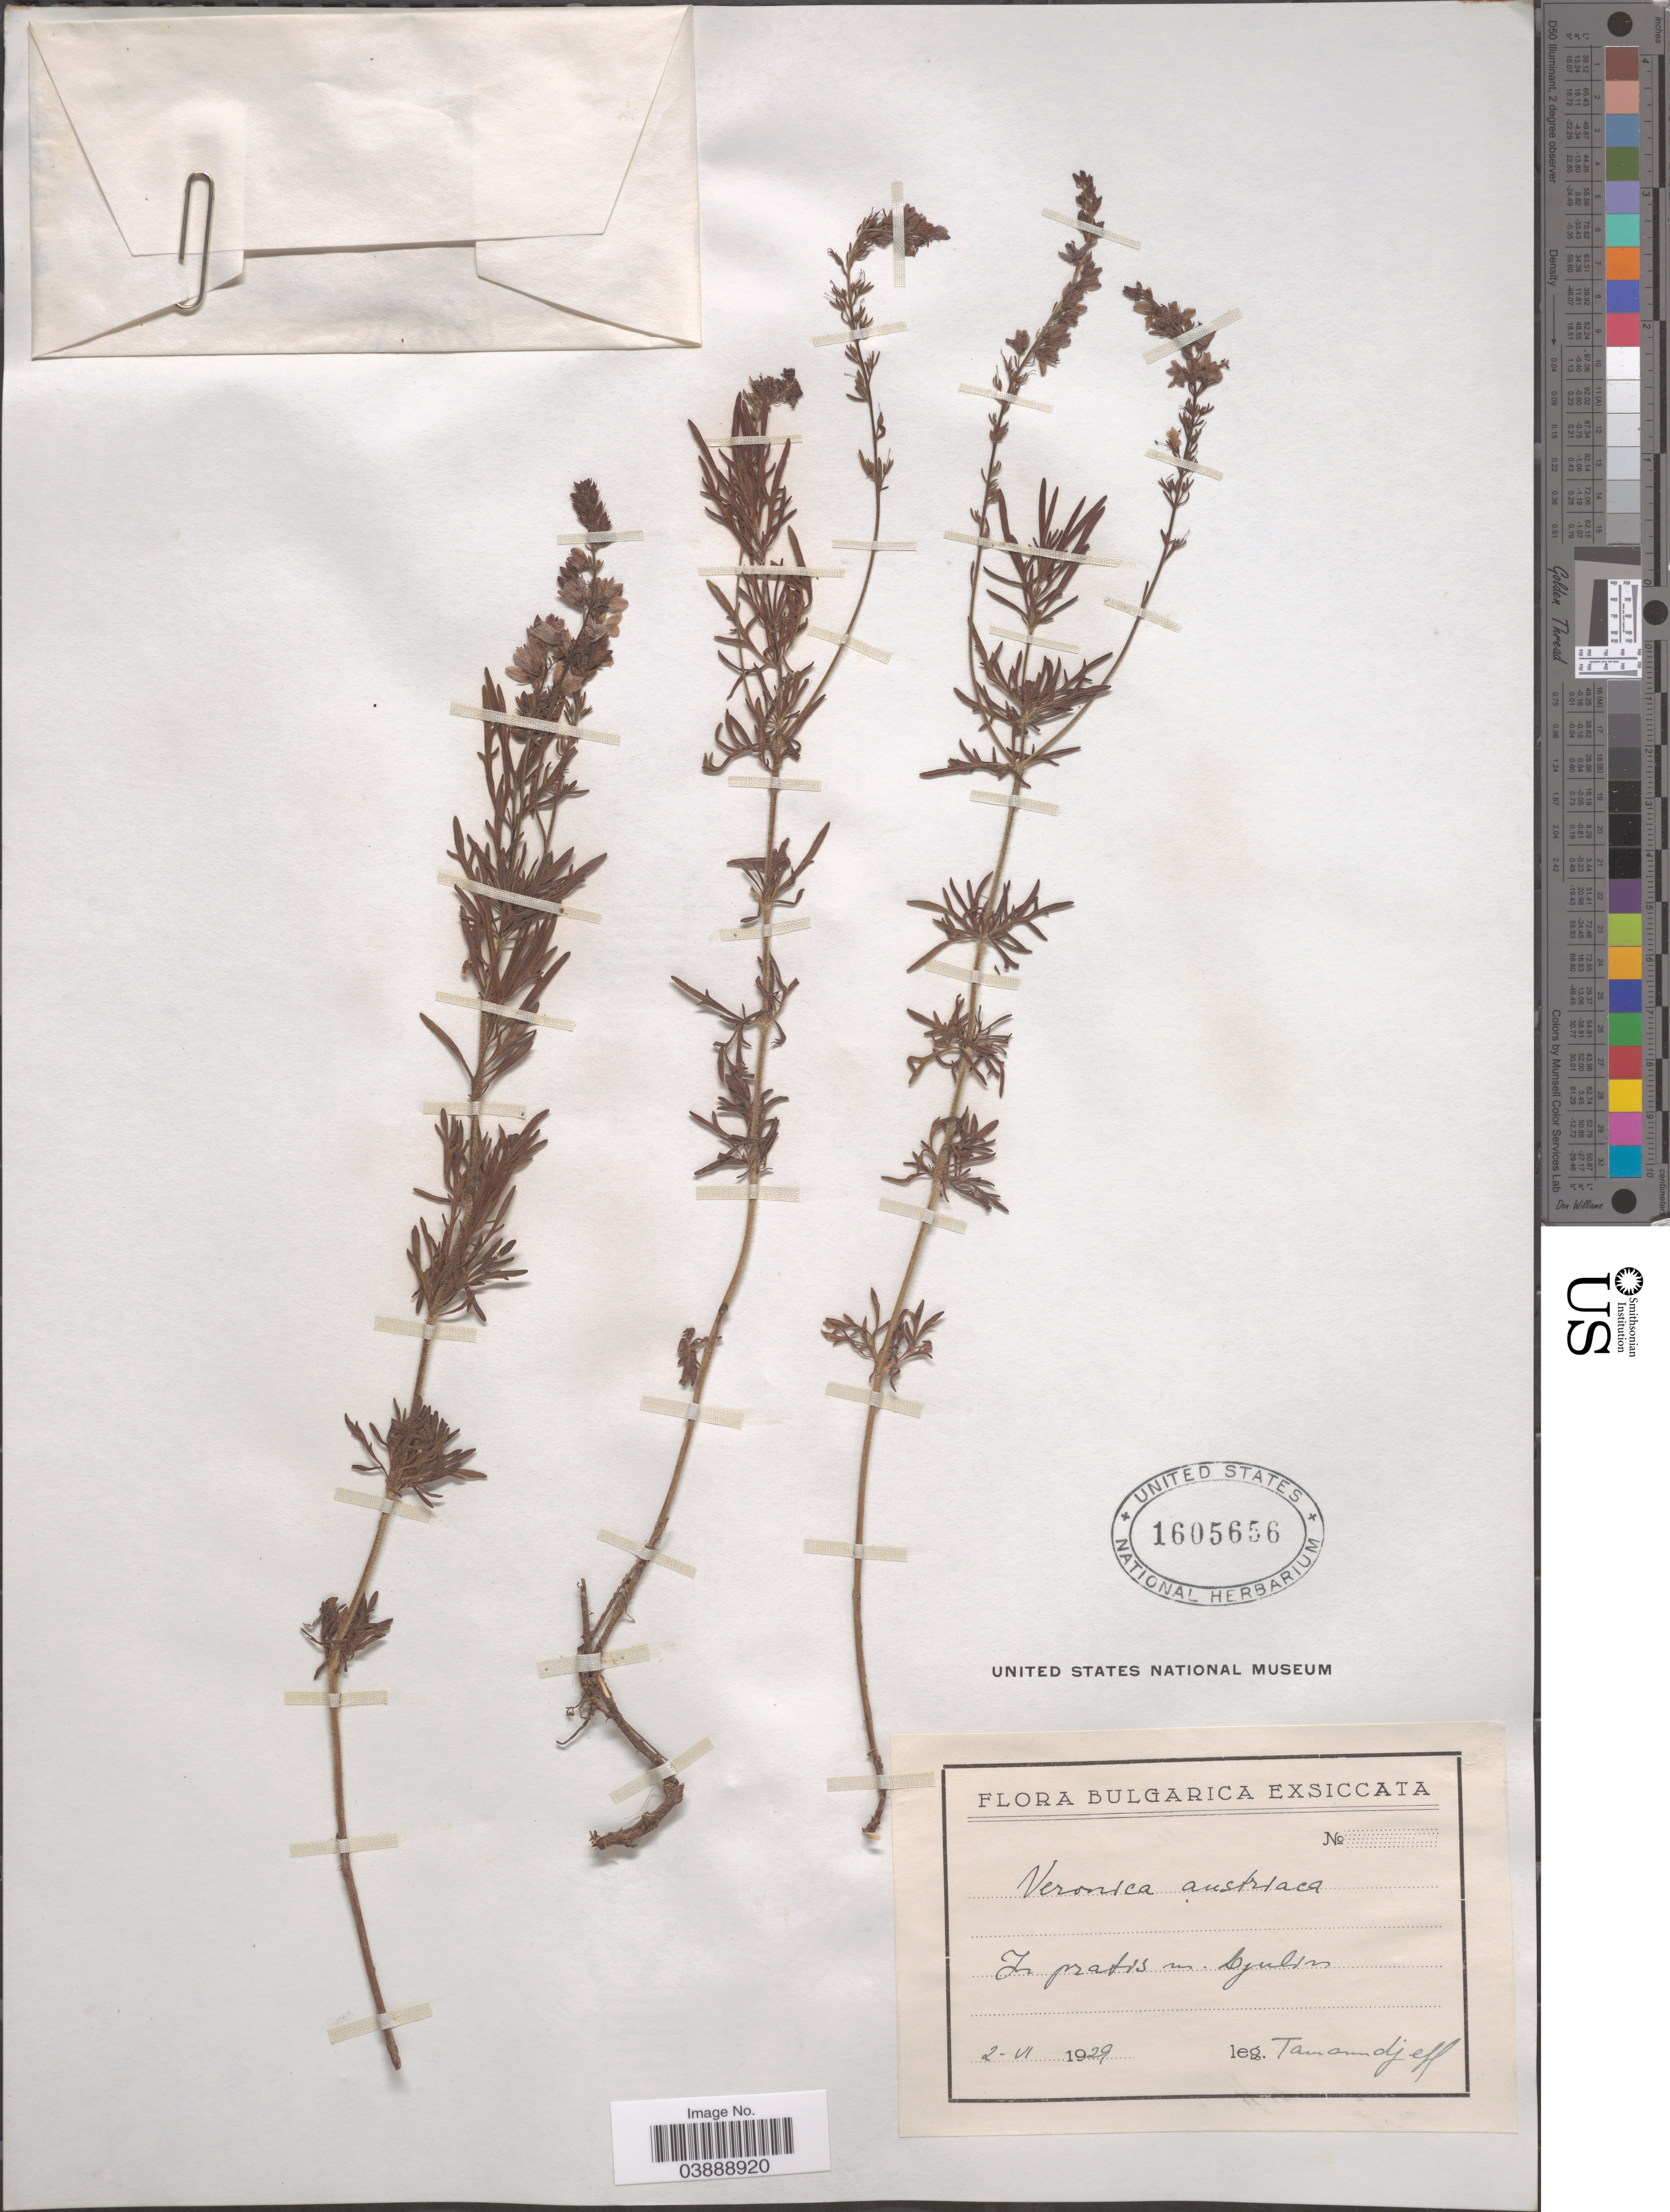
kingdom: Plantae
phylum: Tracheophyta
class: Magnoliopsida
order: Lamiales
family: Plantaginaceae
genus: Veronica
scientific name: Veronica austriaca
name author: L.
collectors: -. Tamamdjeff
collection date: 1929-06-02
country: Bulgaria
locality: In pratis in Djulin.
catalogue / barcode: US 1605656